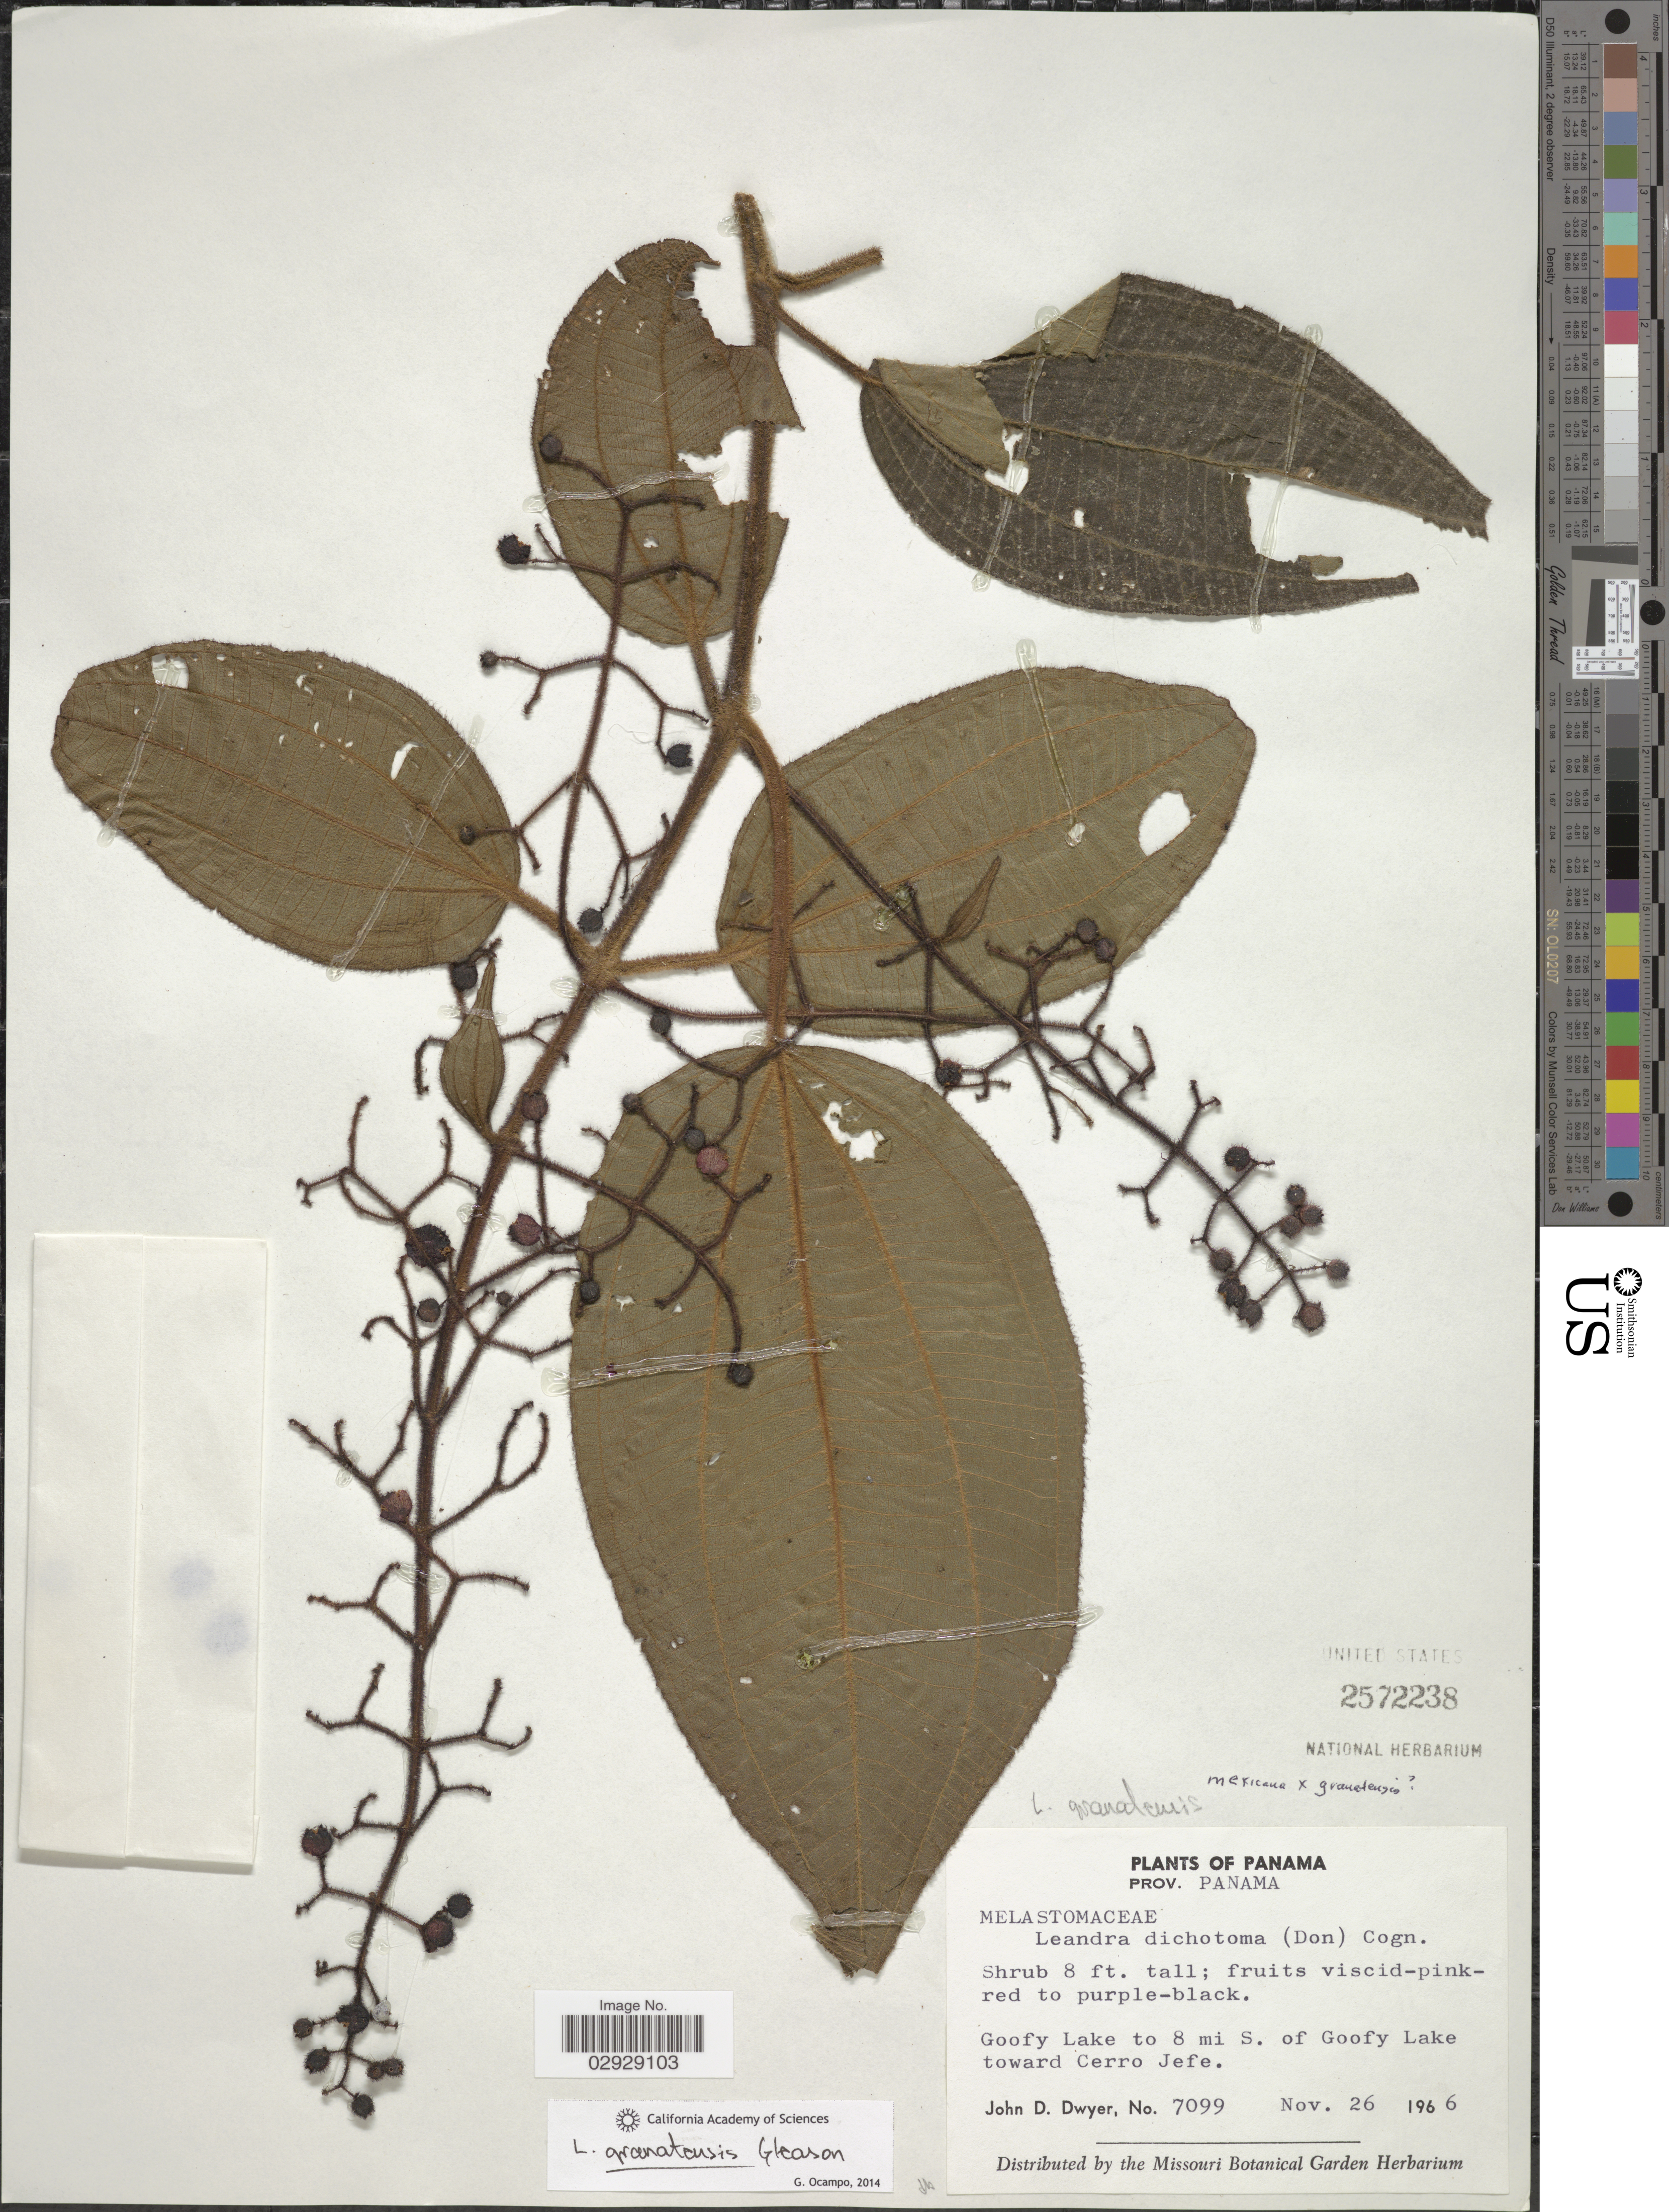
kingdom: Plantae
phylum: Tracheophyta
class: Magnoliopsida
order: Myrtales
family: Melastomataceae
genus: Leandra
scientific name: Leandra granatensis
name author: Gleason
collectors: J. D. Dwyer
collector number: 7099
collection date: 1966-11-26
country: Panama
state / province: Panamá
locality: Goofy Lake to 8 mi S. of Goofy Lake toward Cerro Jefe.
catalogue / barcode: US 2572238